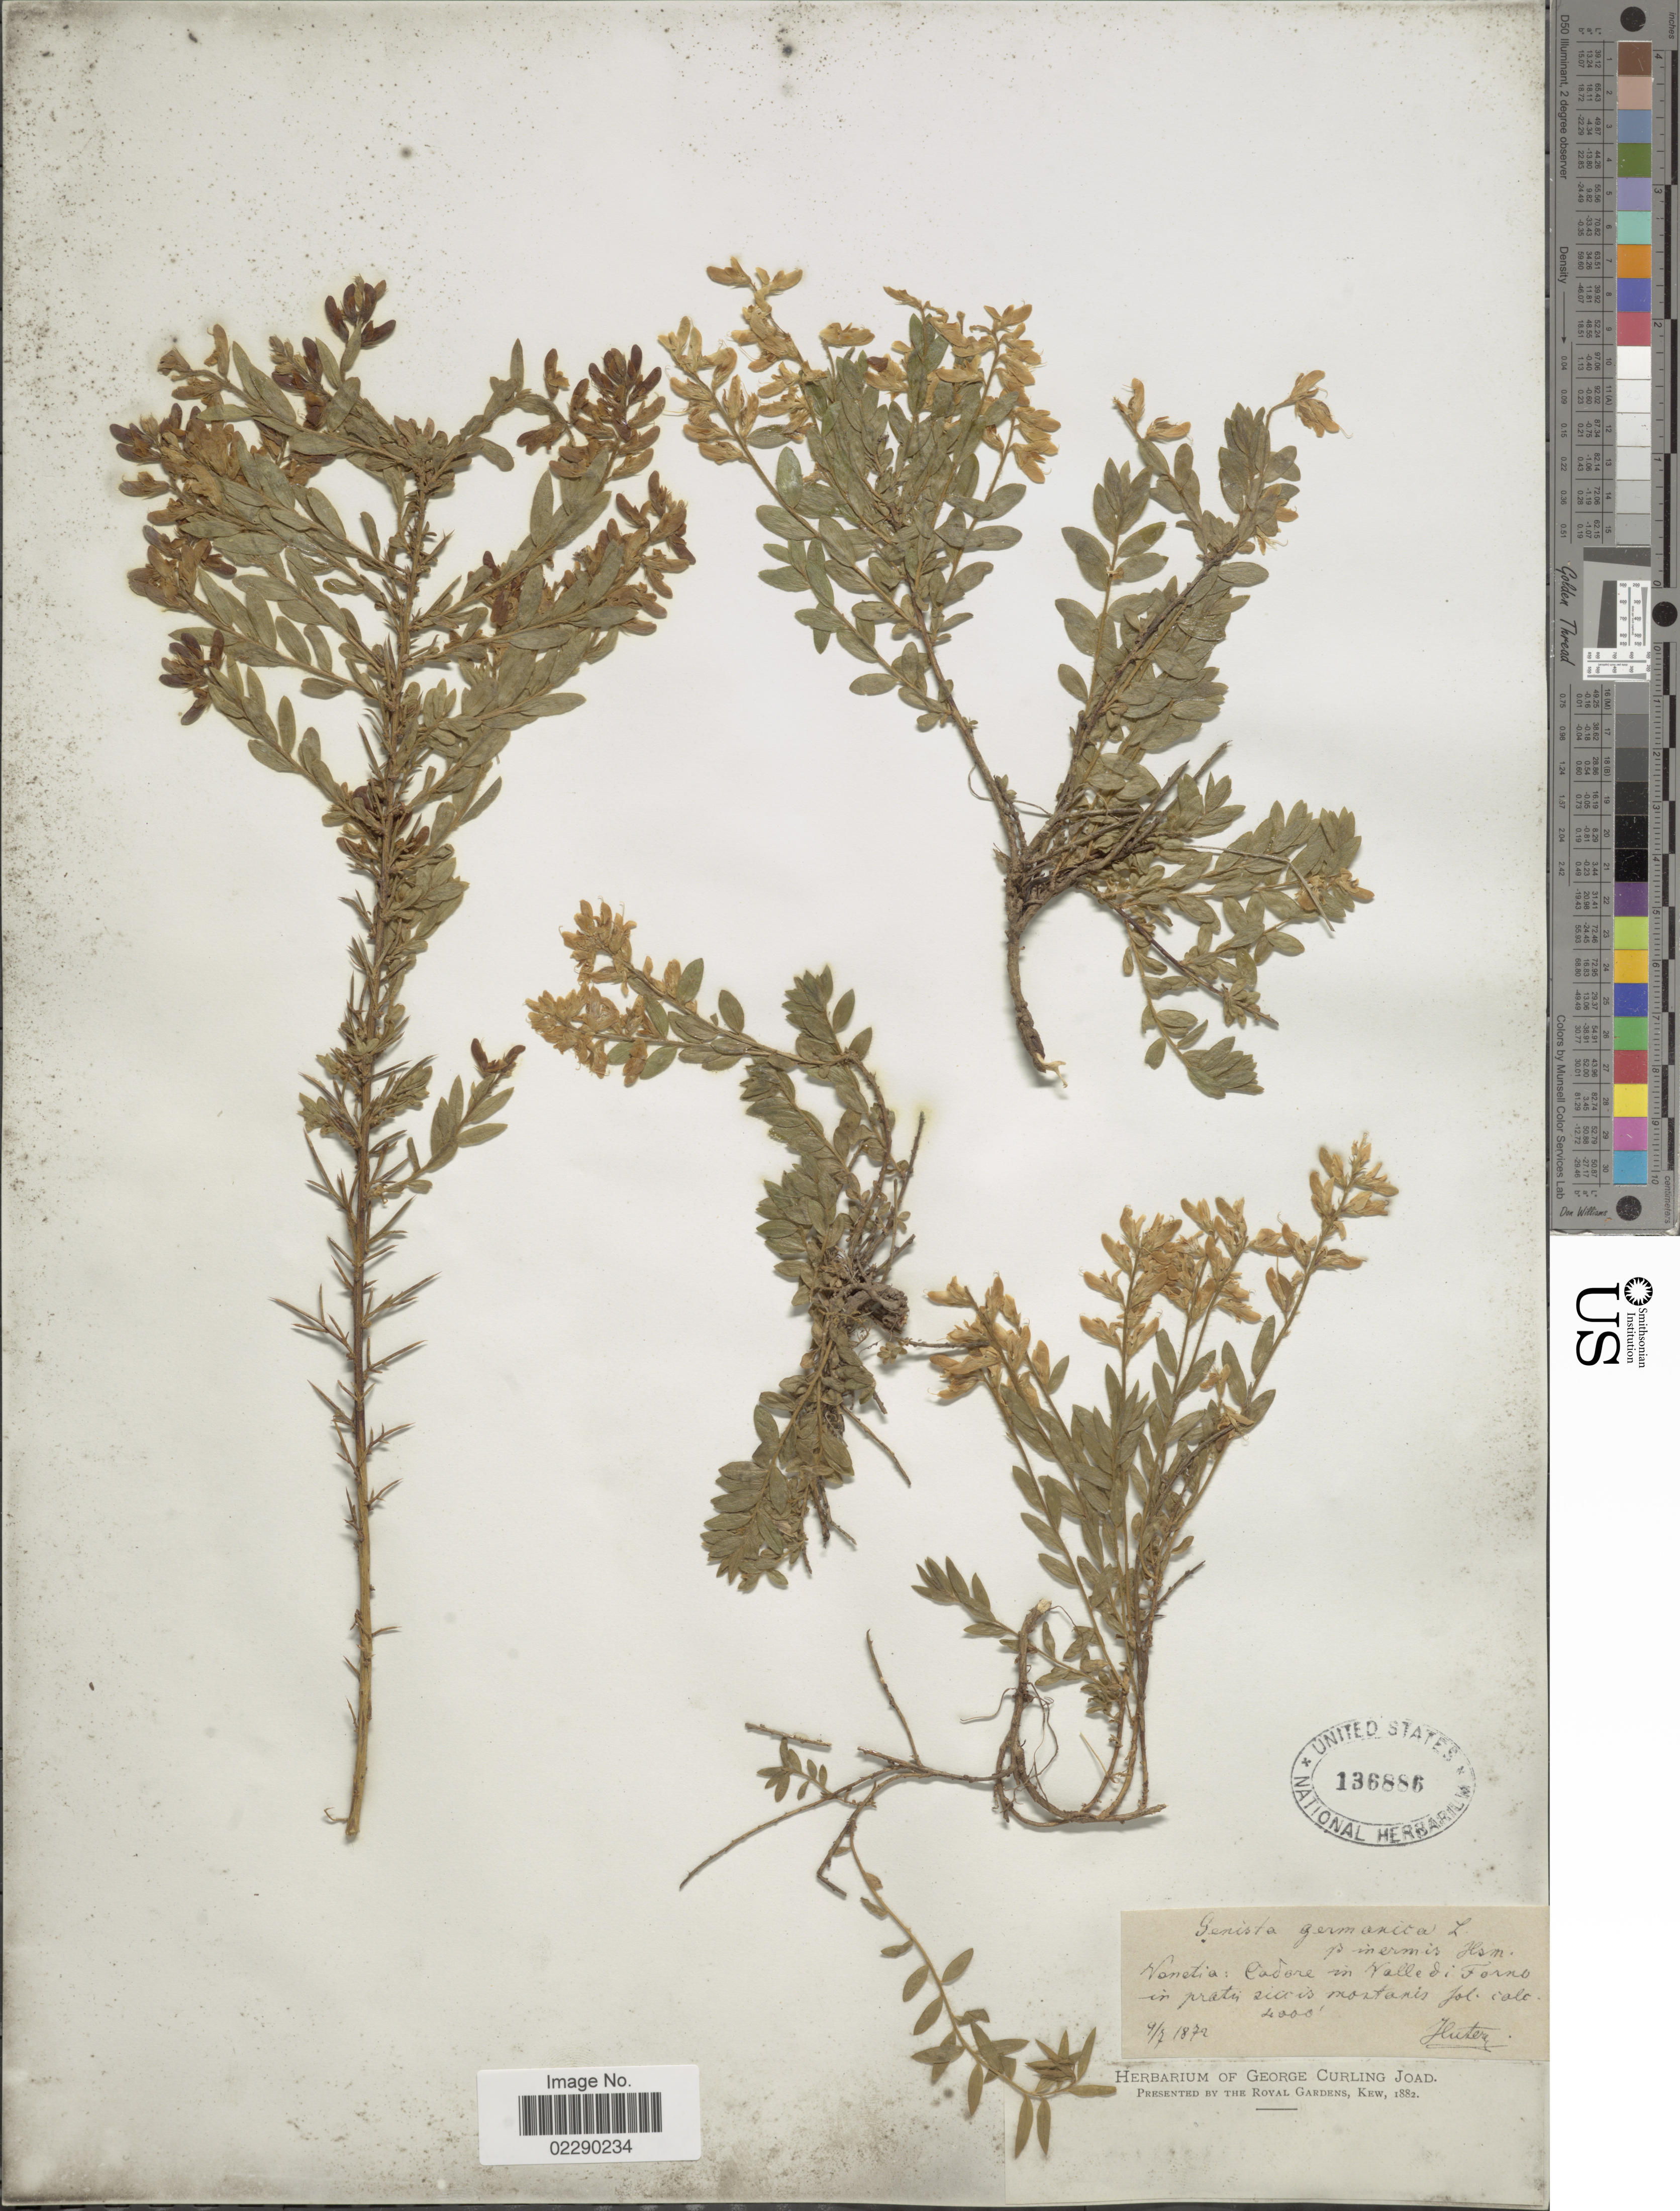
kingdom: Plantae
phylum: Tracheophyta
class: Magnoliopsida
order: Fabales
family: Fabaceae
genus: Genista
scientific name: Genista germanica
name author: L.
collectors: Hunter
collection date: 1872-07-09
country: Italy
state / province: Veneto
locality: Venetia, Cadore in Valle di Forno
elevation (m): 1219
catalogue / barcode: US 136886